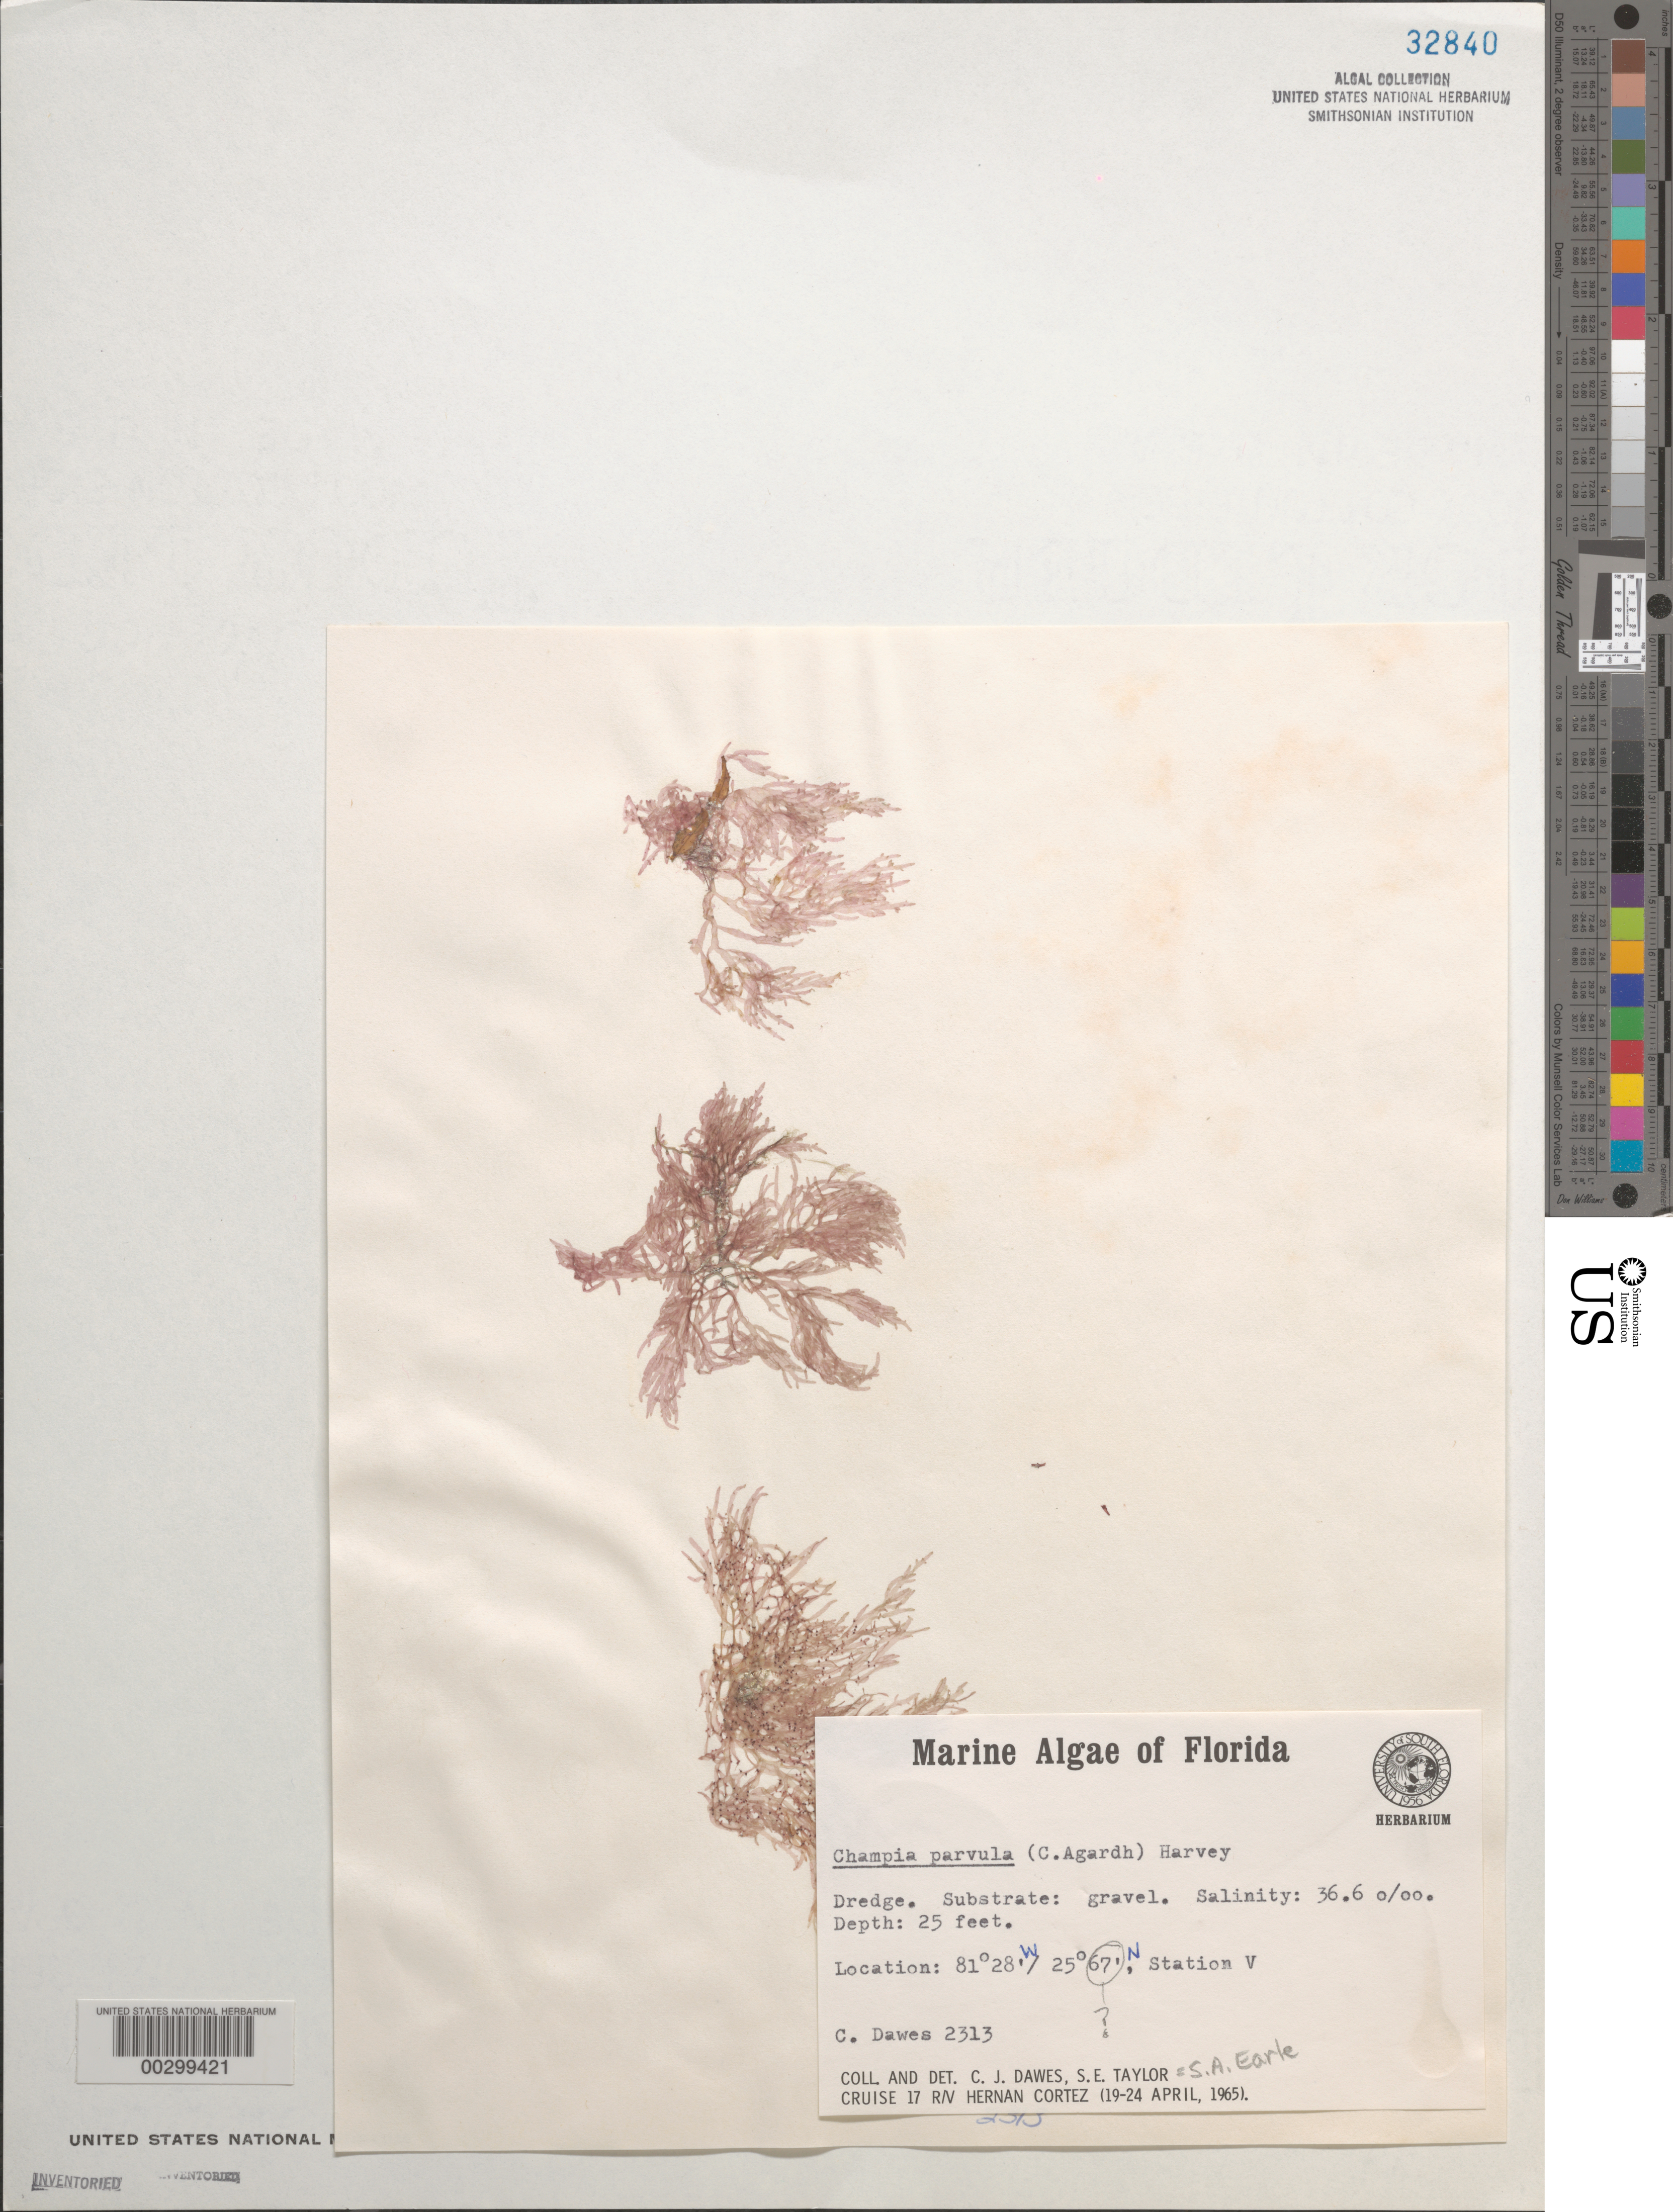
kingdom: Plantae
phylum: Rhodophyta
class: Florideophyceae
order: Rhodymeniales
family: Champiaceae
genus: Champia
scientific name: Champia parvula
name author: (C. Agardh) Harv.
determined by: Dawes, C. J.; Earle, S. A.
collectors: C. Dawes & S. A. Earle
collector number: CJD 2313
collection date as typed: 19 Apr 1965 to 24 Apr 1965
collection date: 1965-04-19/1965-04-24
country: United States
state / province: Florida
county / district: Monroe County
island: Florida Keys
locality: Florida Keys area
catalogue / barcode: US 32840